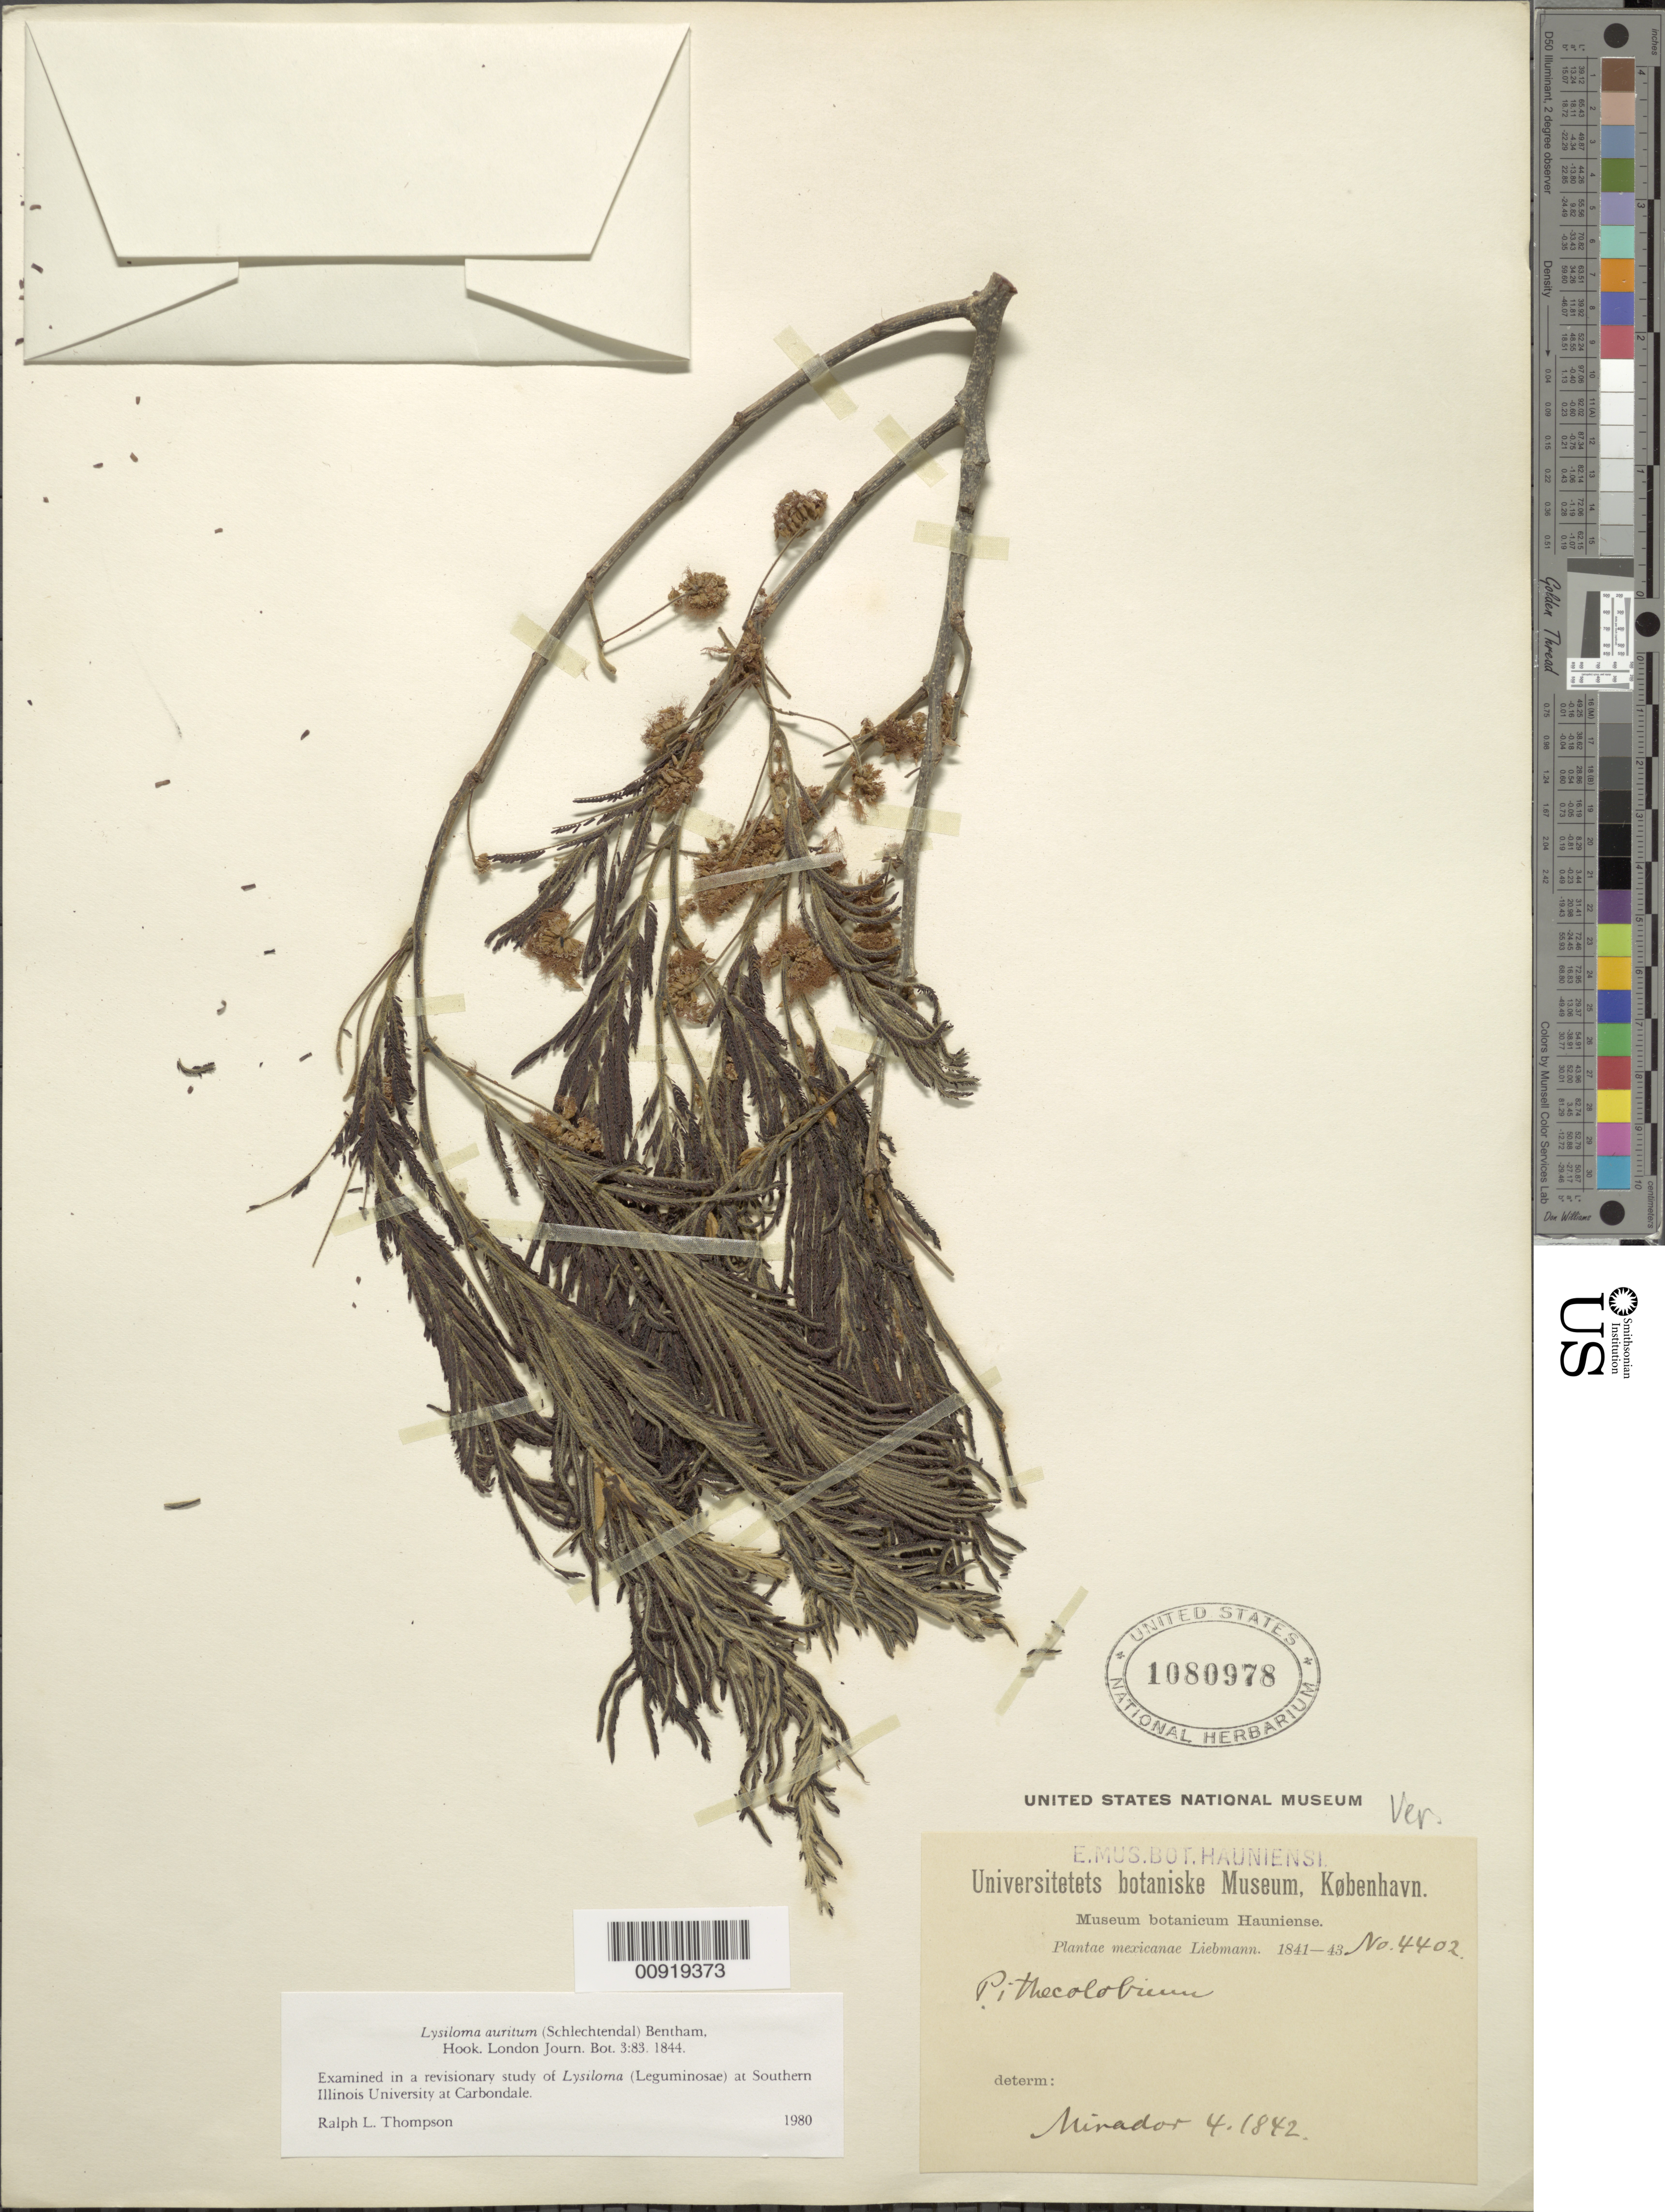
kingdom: Plantae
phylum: Tracheophyta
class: Magnoliopsida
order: Fabales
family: Fabaceae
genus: Lysiloma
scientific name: Lysiloma auritum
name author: (Schltdl.) Benth.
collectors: F. M. Liebmann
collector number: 4402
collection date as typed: Apr 1842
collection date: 1842-04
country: Mexico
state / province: Veracruz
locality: Mirador.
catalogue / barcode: US 1080978